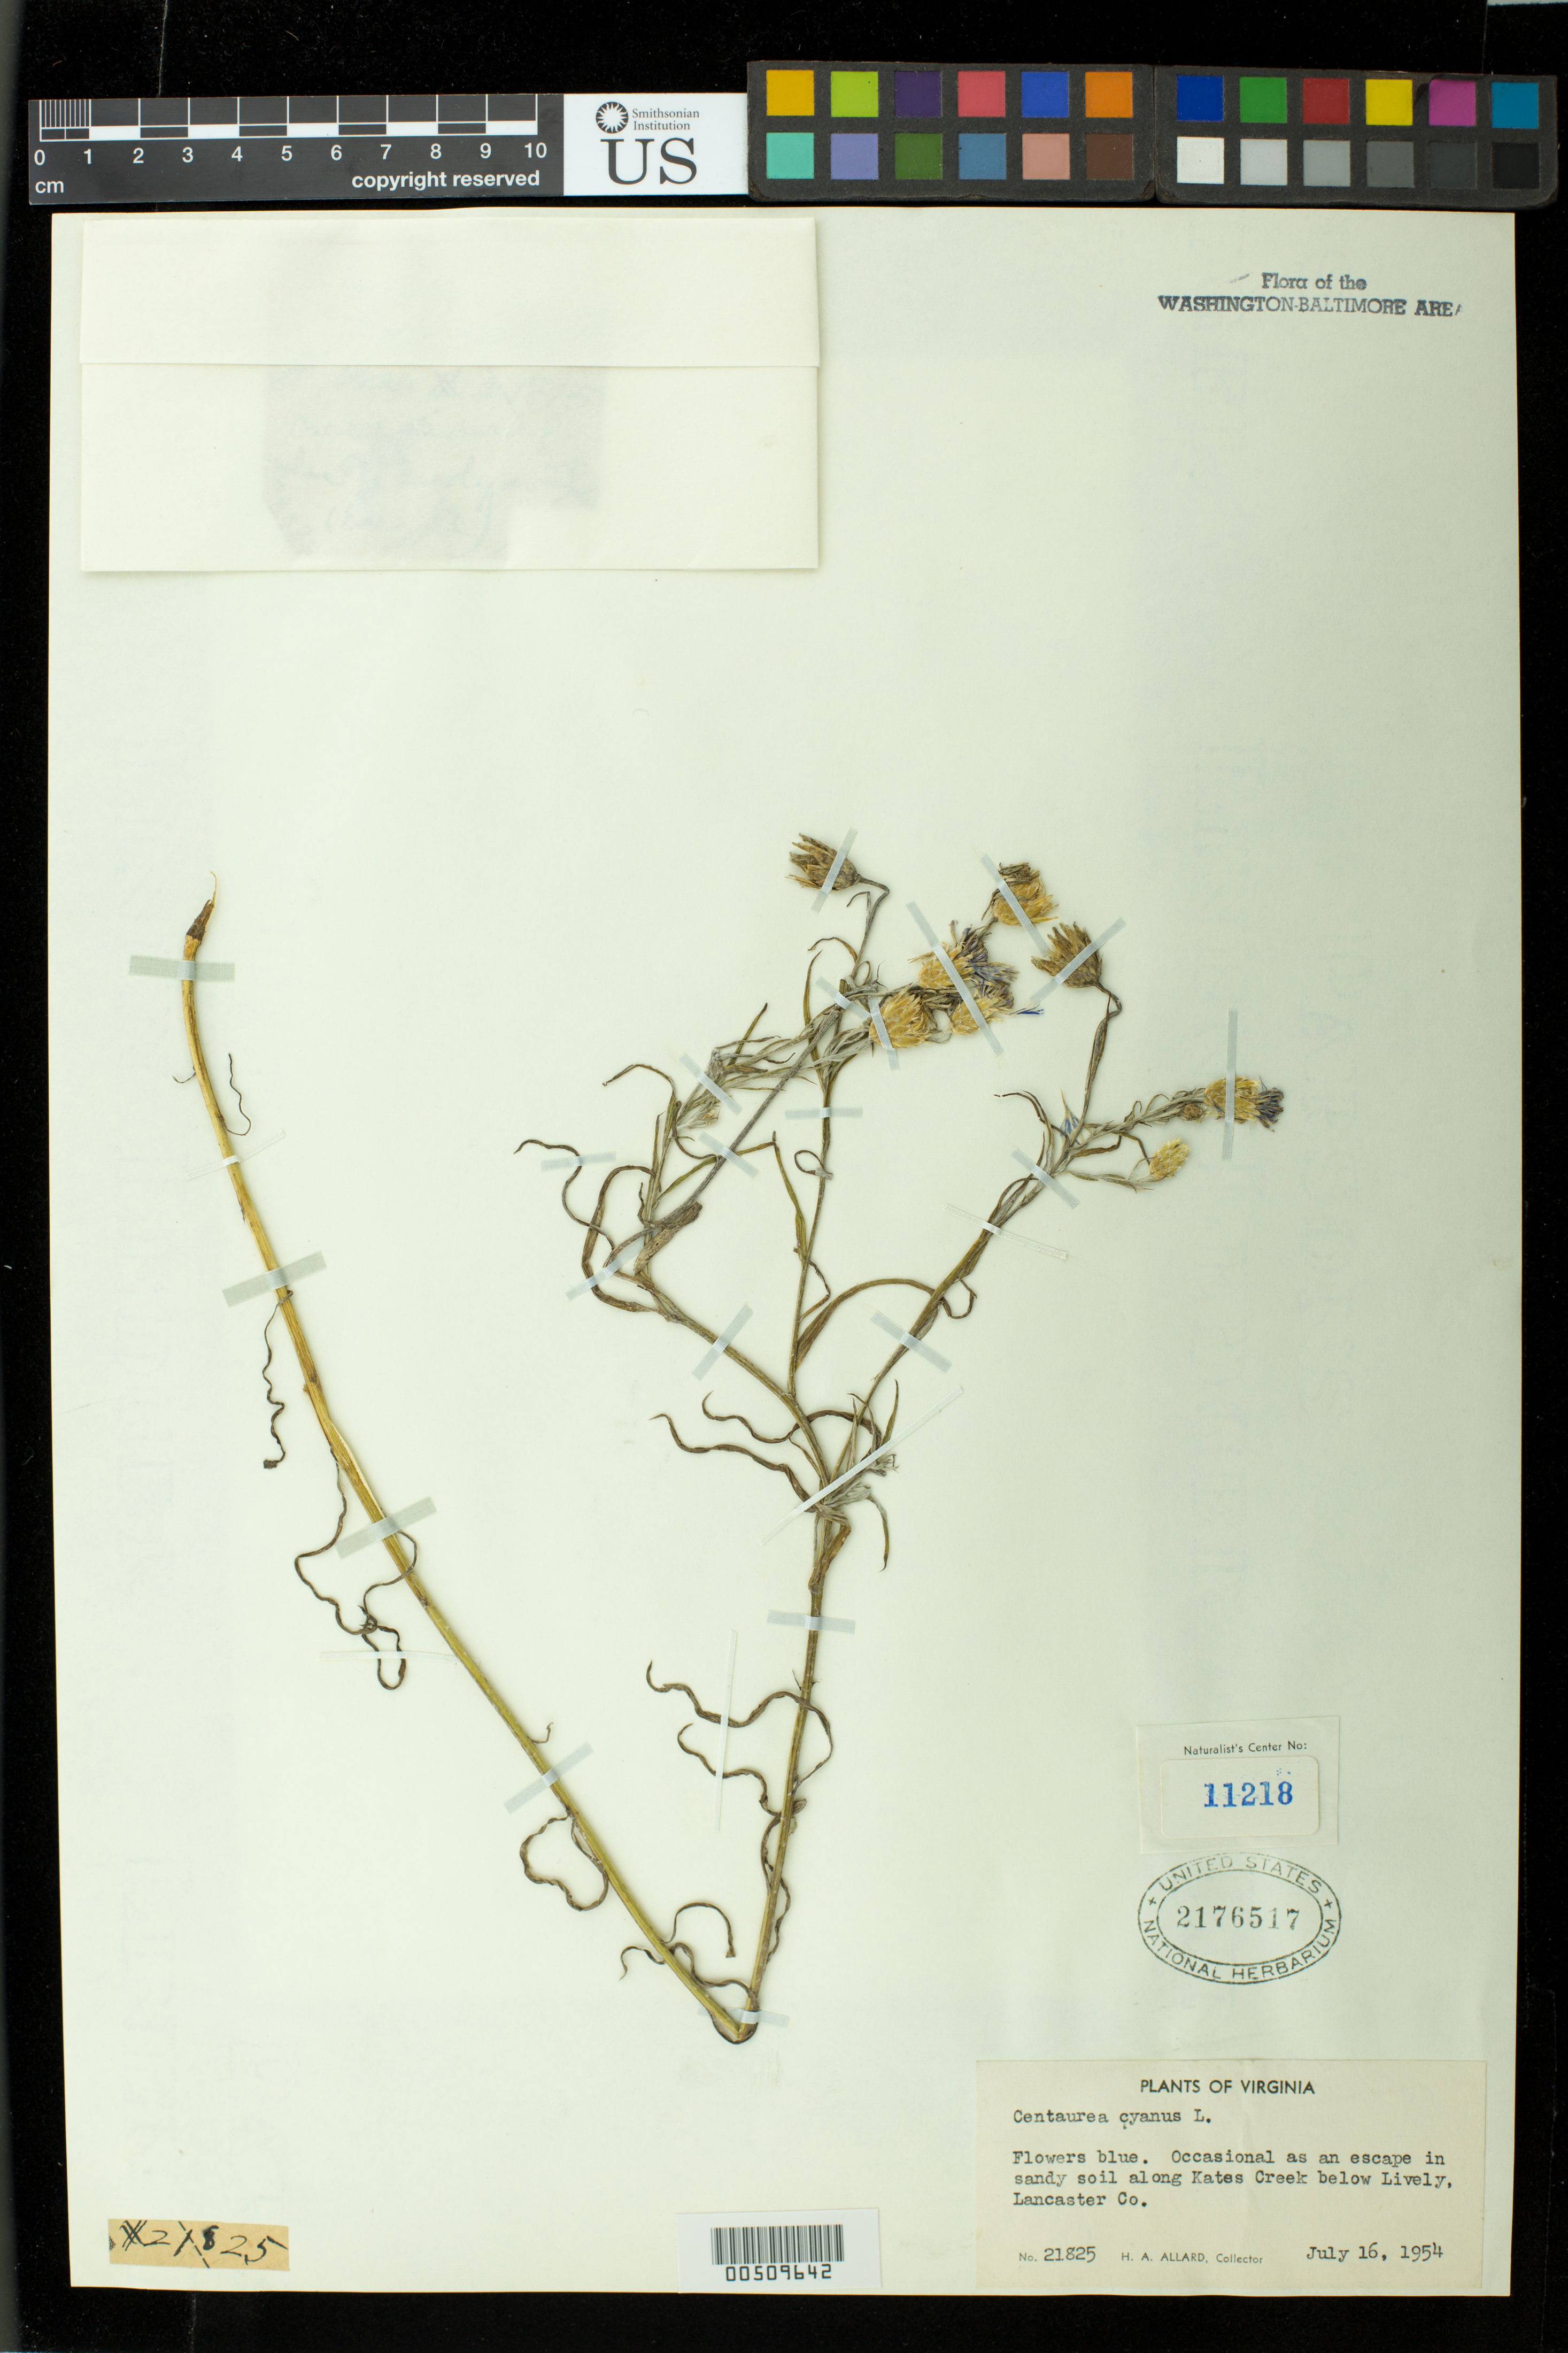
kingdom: Plantae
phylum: Tracheophyta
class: Magnoliopsida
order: Asterales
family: Asteraceae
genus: Centaurea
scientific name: Centaurea cyanus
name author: L.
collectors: H. A. Allard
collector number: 21825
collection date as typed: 16 Jul 1954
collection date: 1954-07-16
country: United States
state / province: Virginia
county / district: Lancaster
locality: Along Kates Creek below Lively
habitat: in sandy soil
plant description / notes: Specimens returned from Naturalist Center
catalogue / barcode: US 2176517